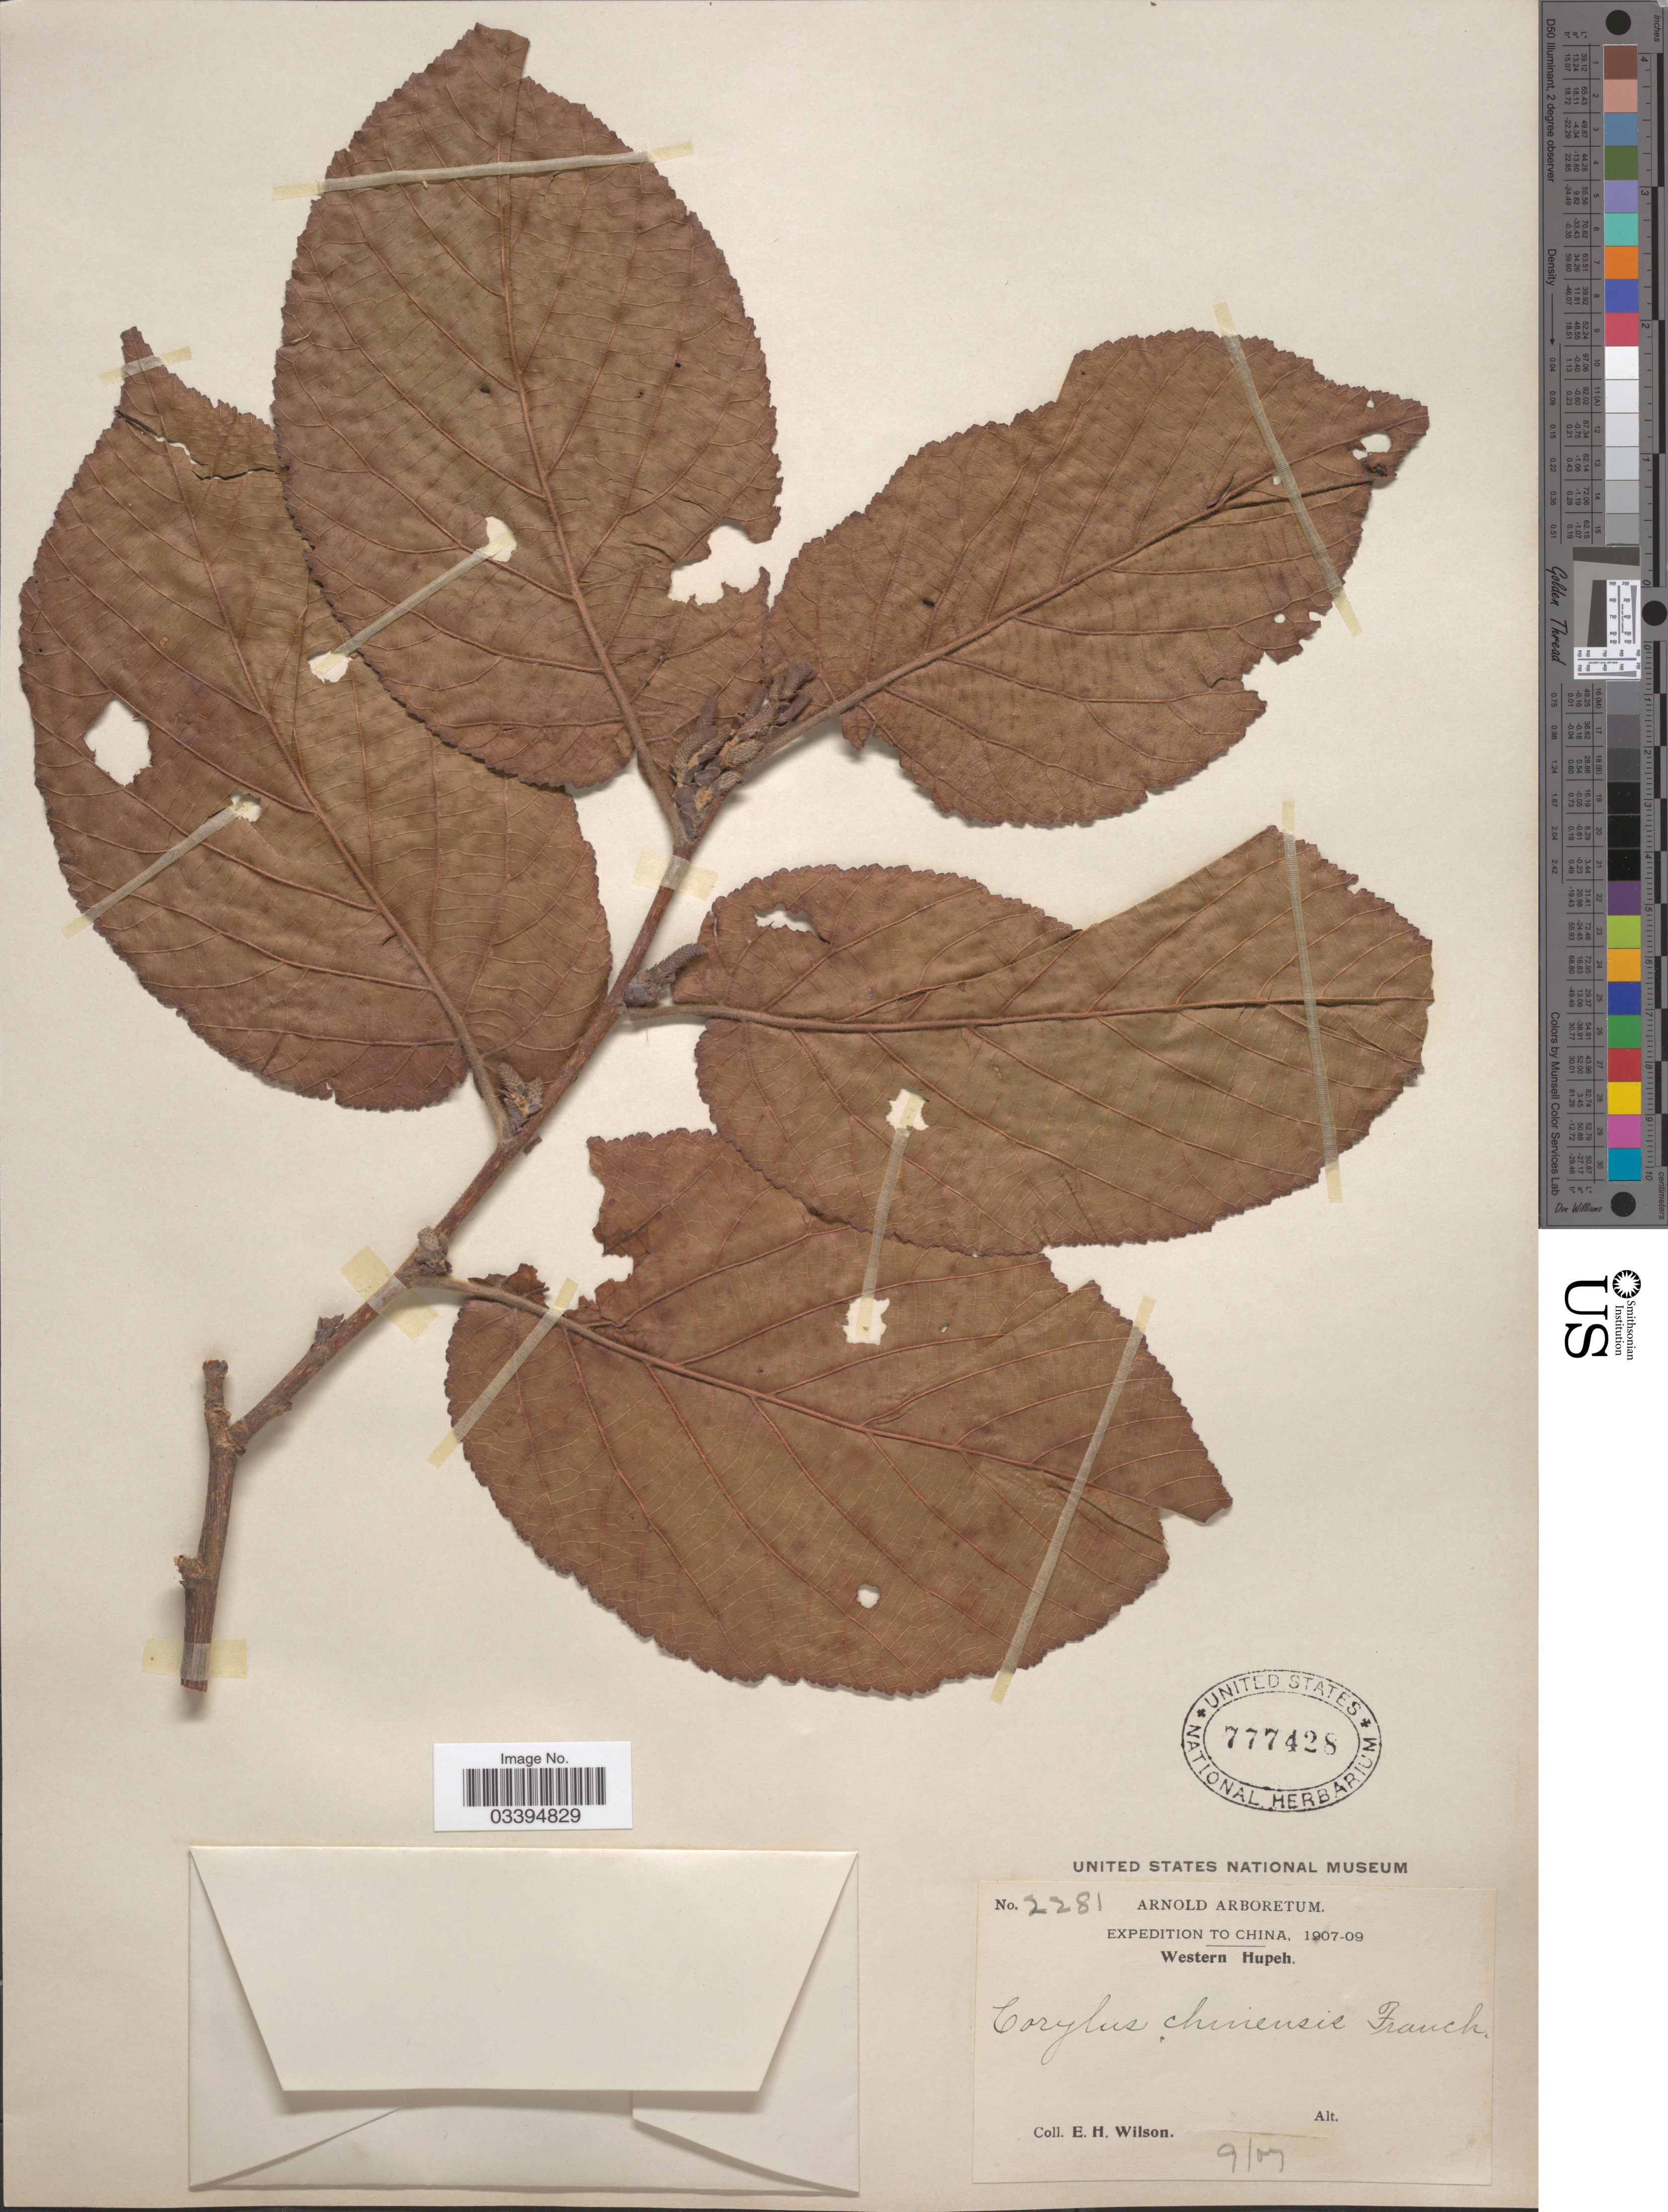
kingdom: Plantae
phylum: Tracheophyta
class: Magnoliopsida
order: Fagales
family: Betulaceae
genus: Corylus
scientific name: Corylus chinensis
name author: Franch.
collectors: E. Wilson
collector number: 2281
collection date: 1907-09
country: China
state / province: Hubei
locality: Western Hupeh.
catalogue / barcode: US 777428